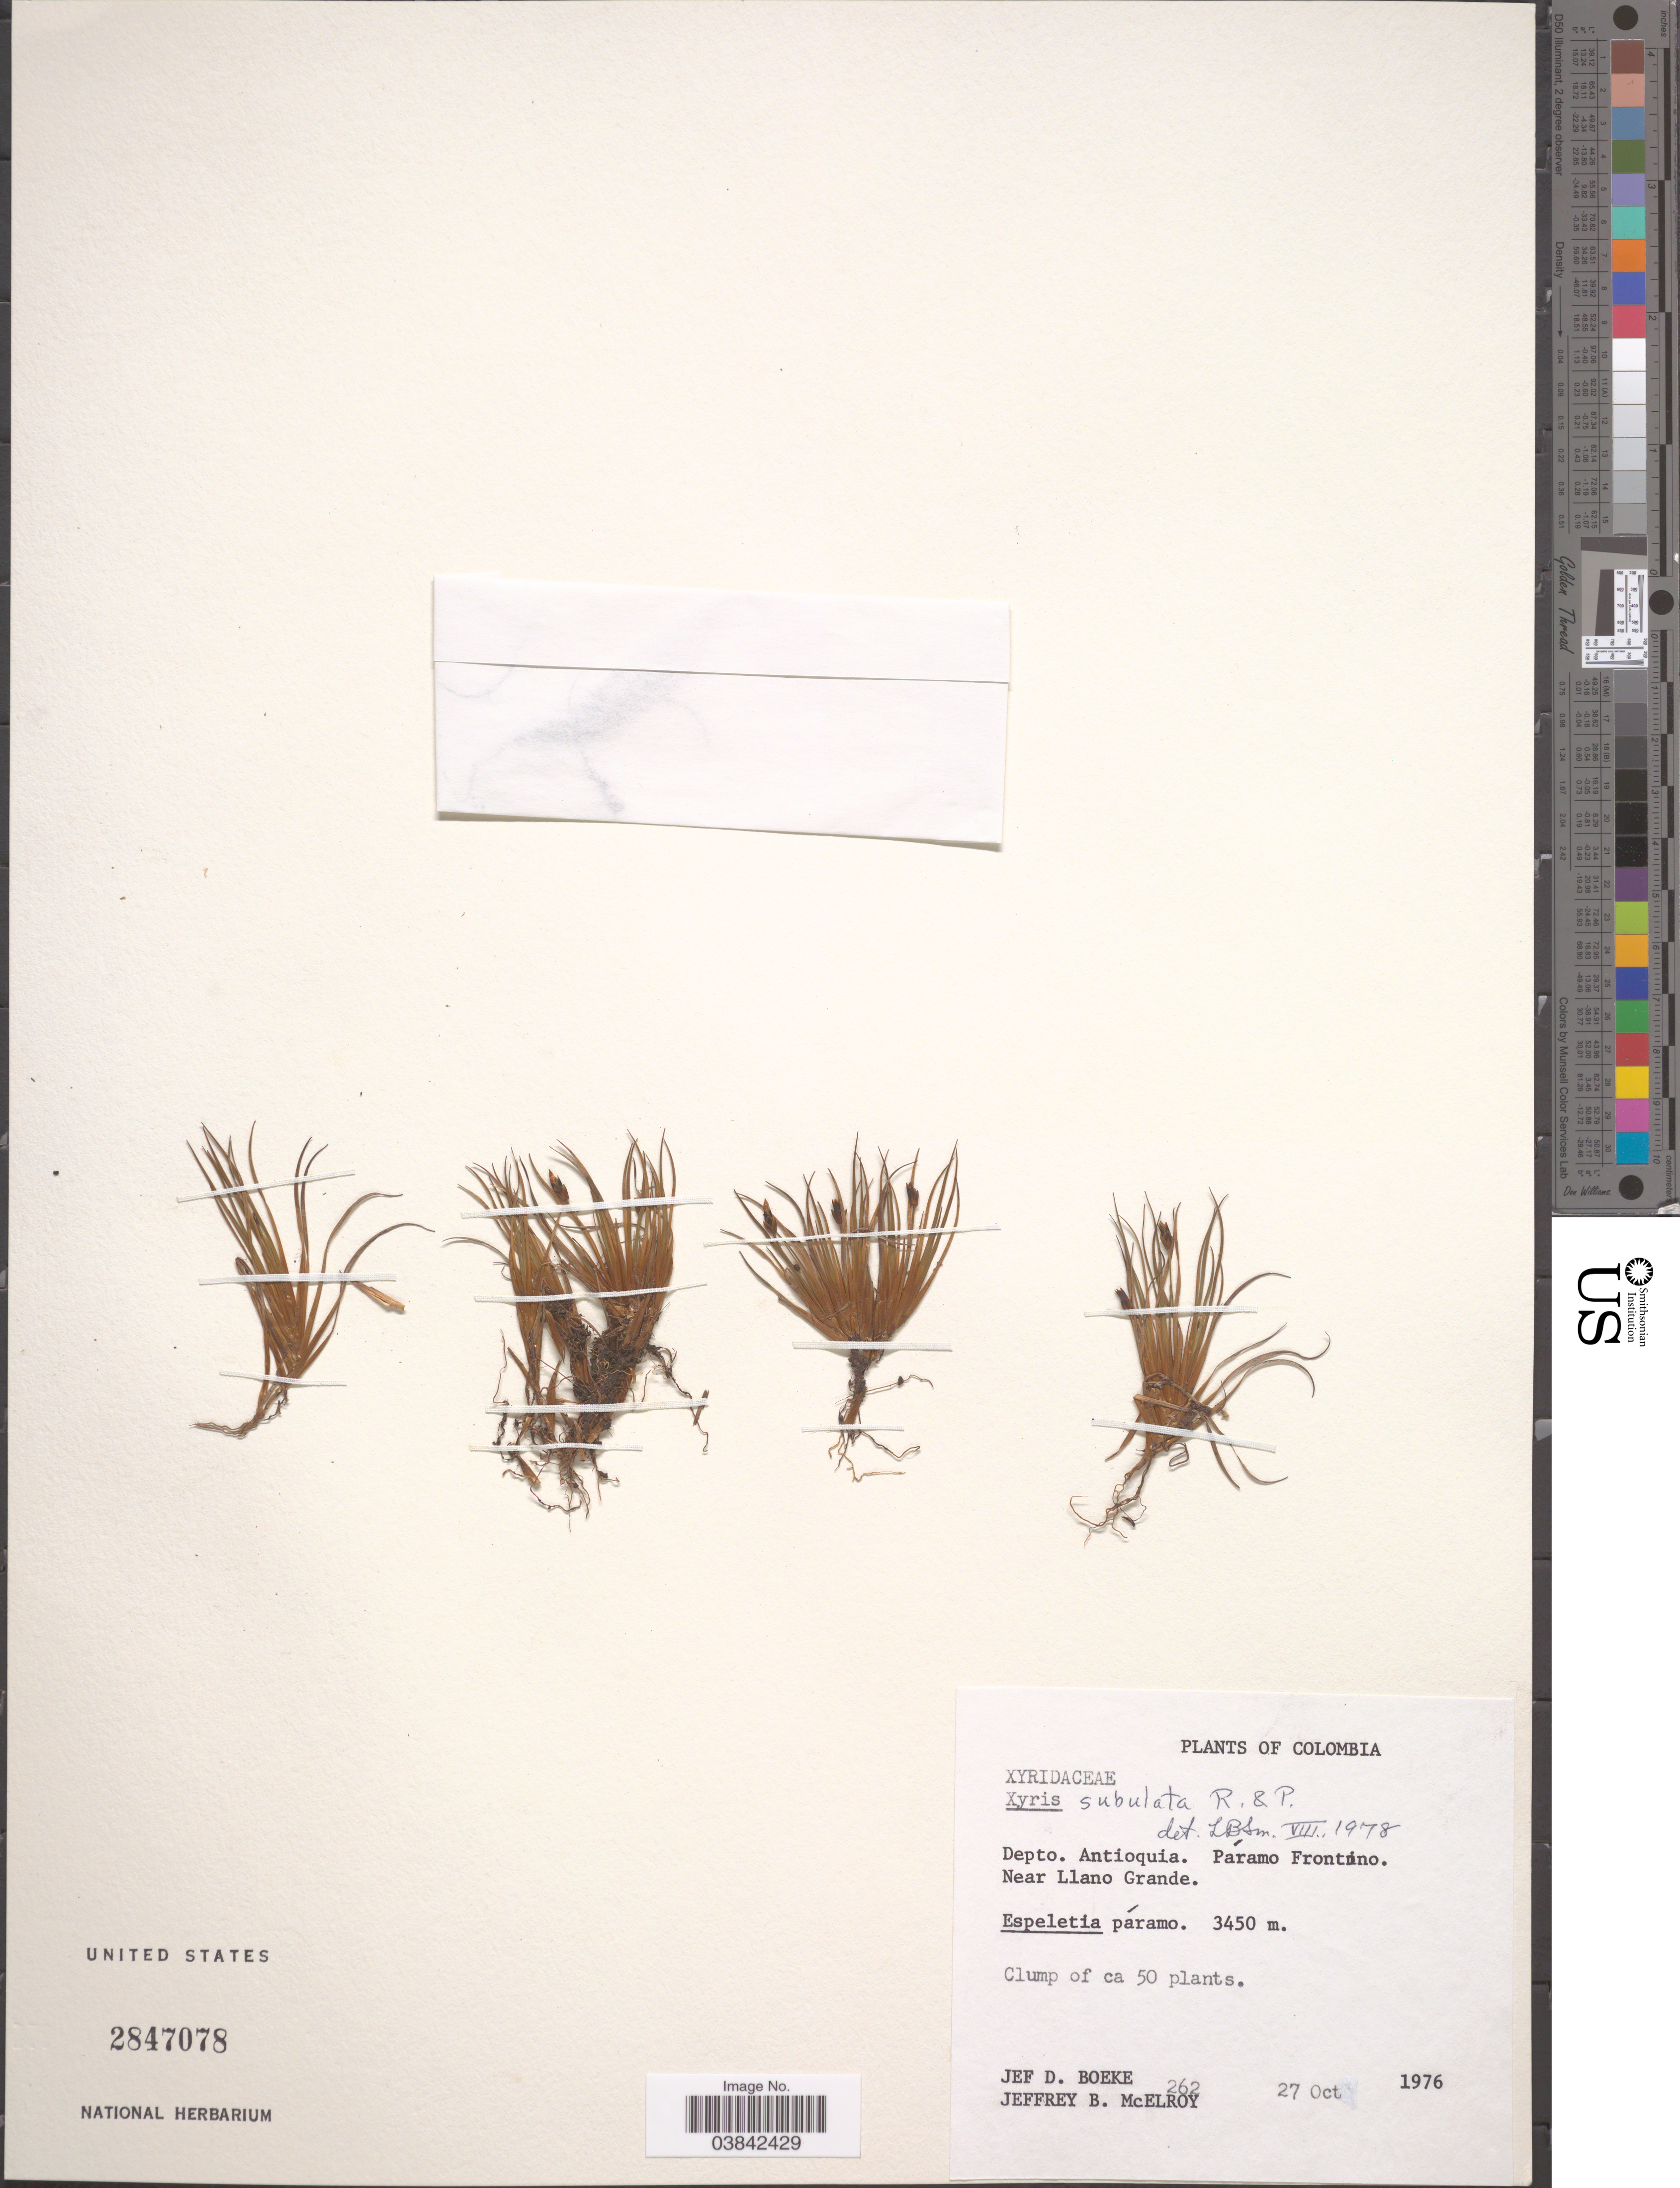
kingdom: Plantae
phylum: Tracheophyta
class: Liliopsida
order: Poales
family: Xyridaceae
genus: Xyris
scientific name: Xyris subulata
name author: Ruiz & Pav.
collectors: J. Boeke & J. B. McElroy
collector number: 262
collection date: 1976-10-27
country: Colombia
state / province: Antioquia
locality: Depto. Antioquia. Páramo Frontino. Near Llano Grande. Espeletia páramo.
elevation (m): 3450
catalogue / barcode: US 2847078